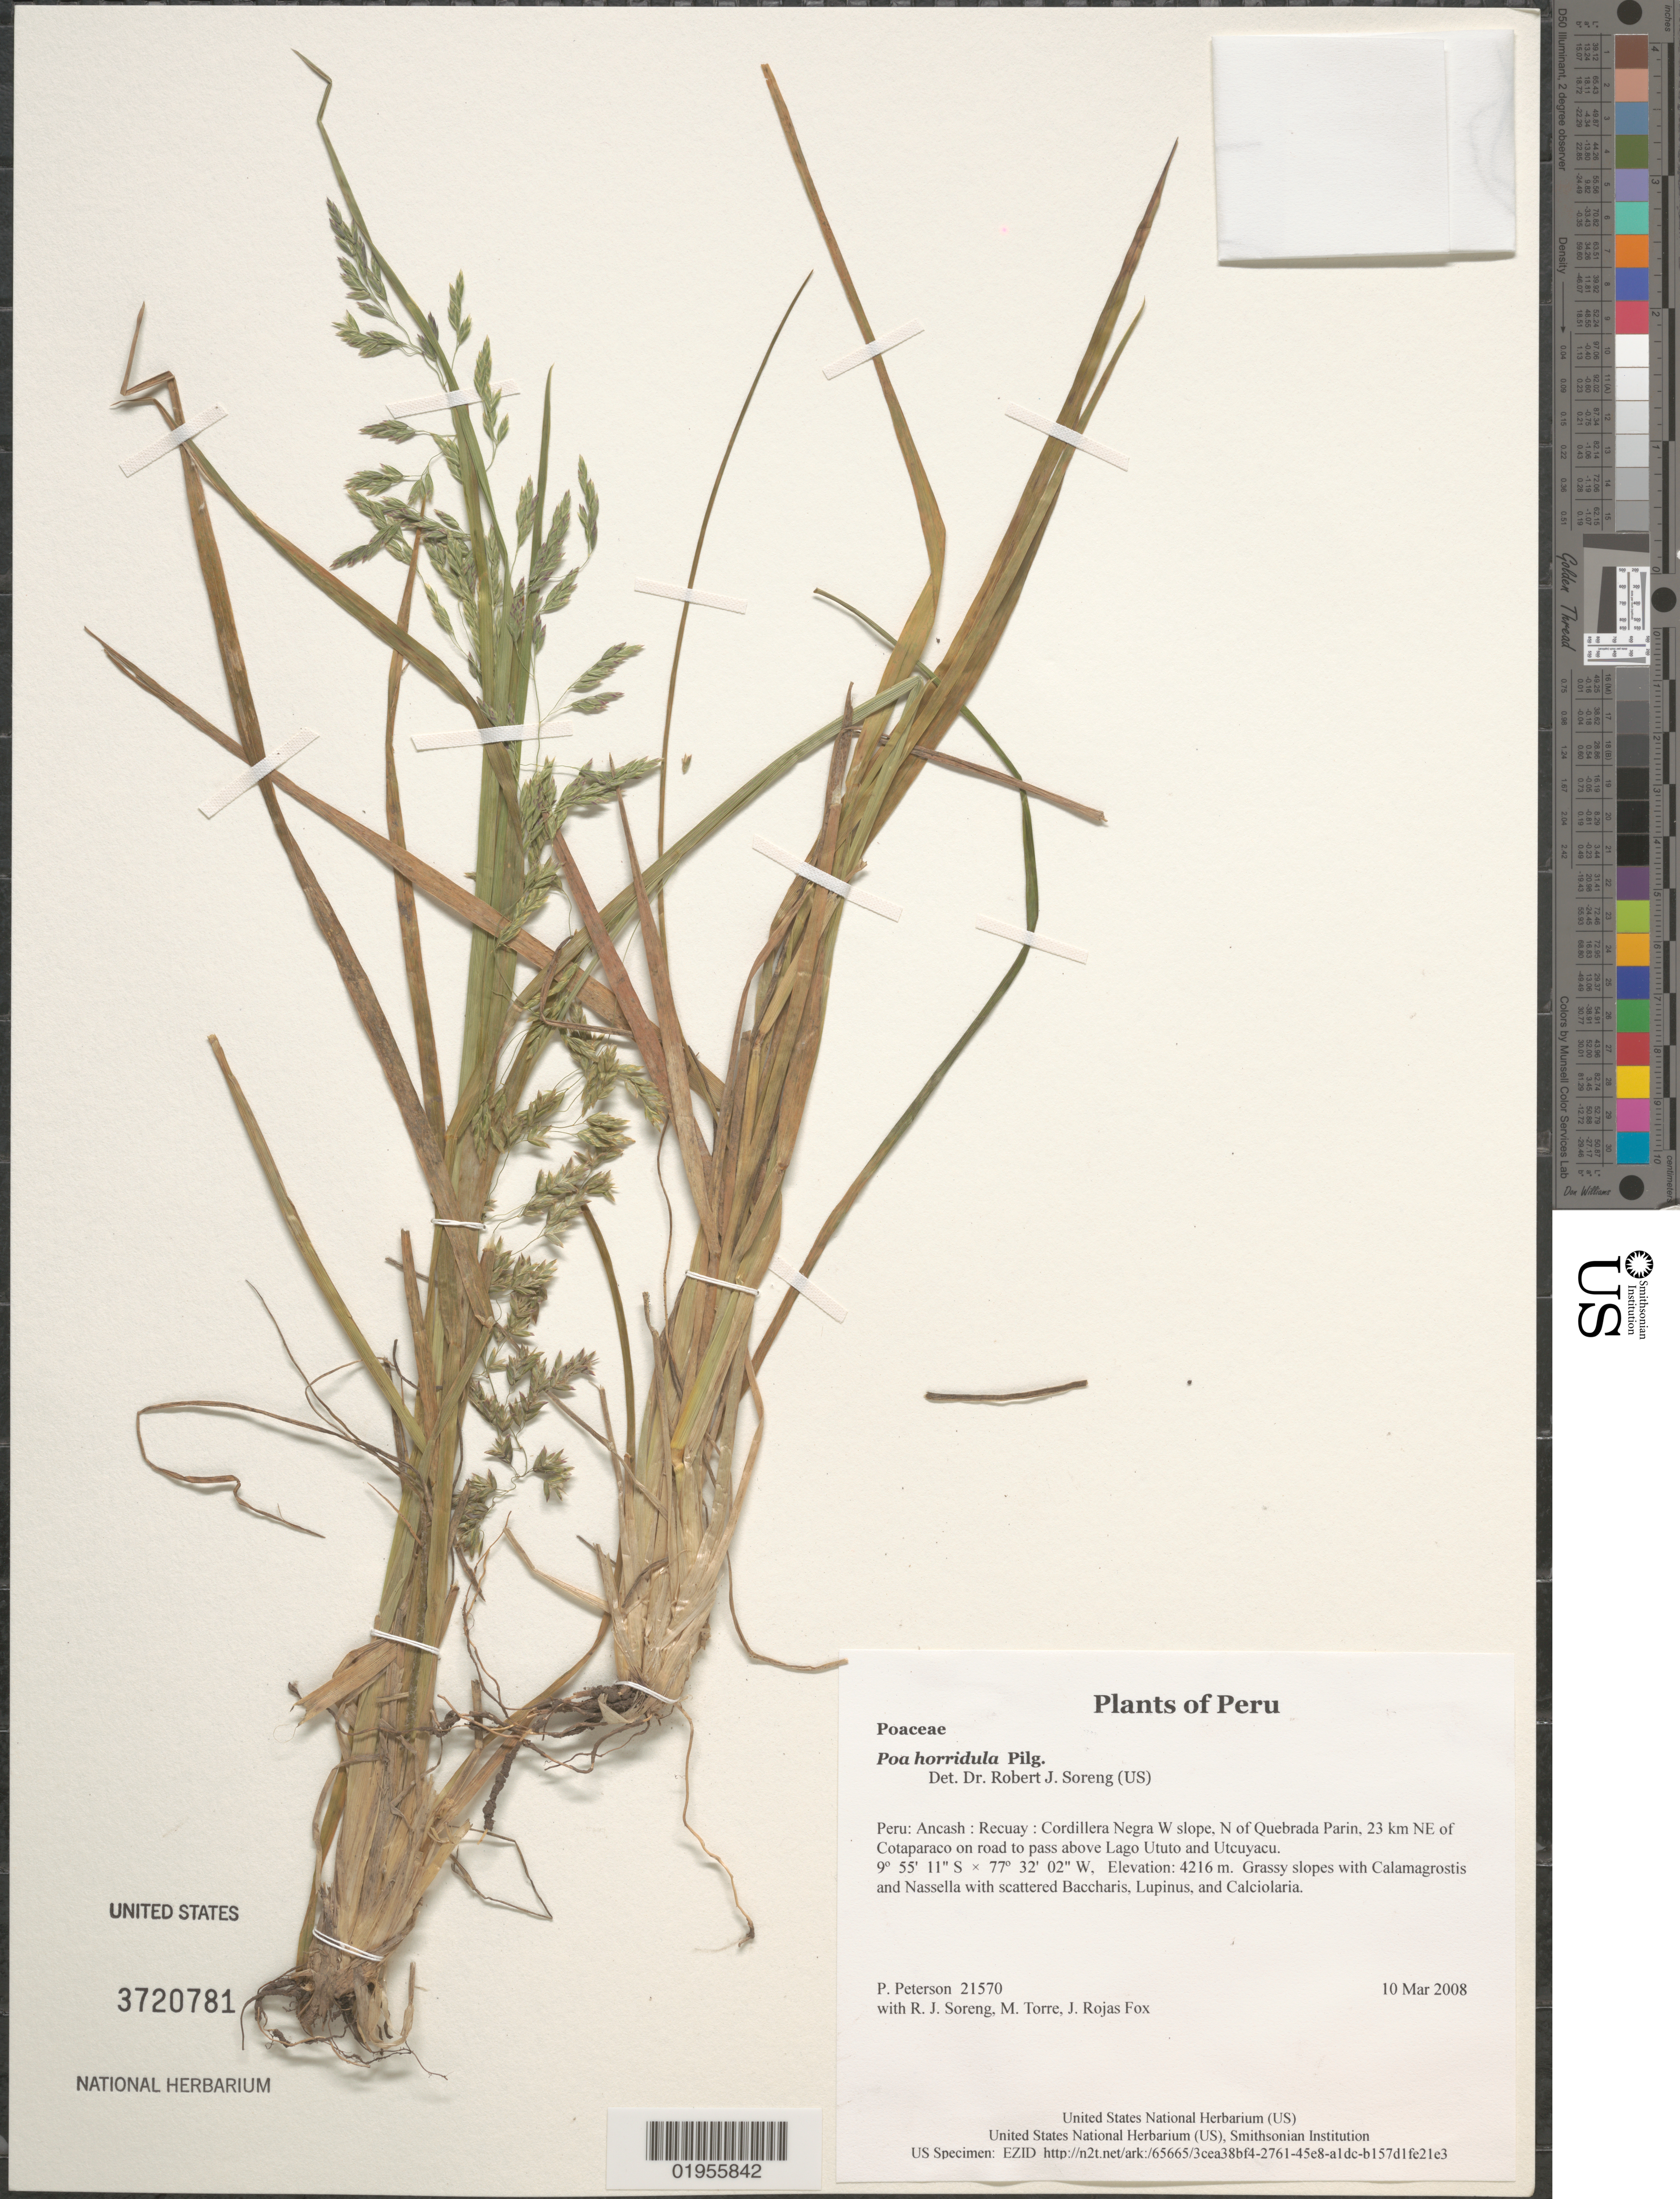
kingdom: Plantae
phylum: Tracheophyta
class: Liliopsida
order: Poales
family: Poaceae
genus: Poa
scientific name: Poa horridula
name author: Pilg.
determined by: Soreng, Robert J., Research Associate (BOT), Smithsonian Institution - National Museum of Natural History (UNITED STATES)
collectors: P. M. Peterson, R. J. Soreng, M. Torre & J. Rojas Fox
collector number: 21570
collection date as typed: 10 Mar 2008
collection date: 2008-03-10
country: Peru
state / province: Ancash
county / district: Recuay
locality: Cordillera Negra W slope, N of Quebrada Parin, 23 km NE of Cotaparaco on road to pass above Lago Ututo and Utcuyacu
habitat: Grassy slopes with Calamagrostis and Nassella with scattered Baccharis, Lupinus, and Calciolaria.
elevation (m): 4216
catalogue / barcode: US 3720781